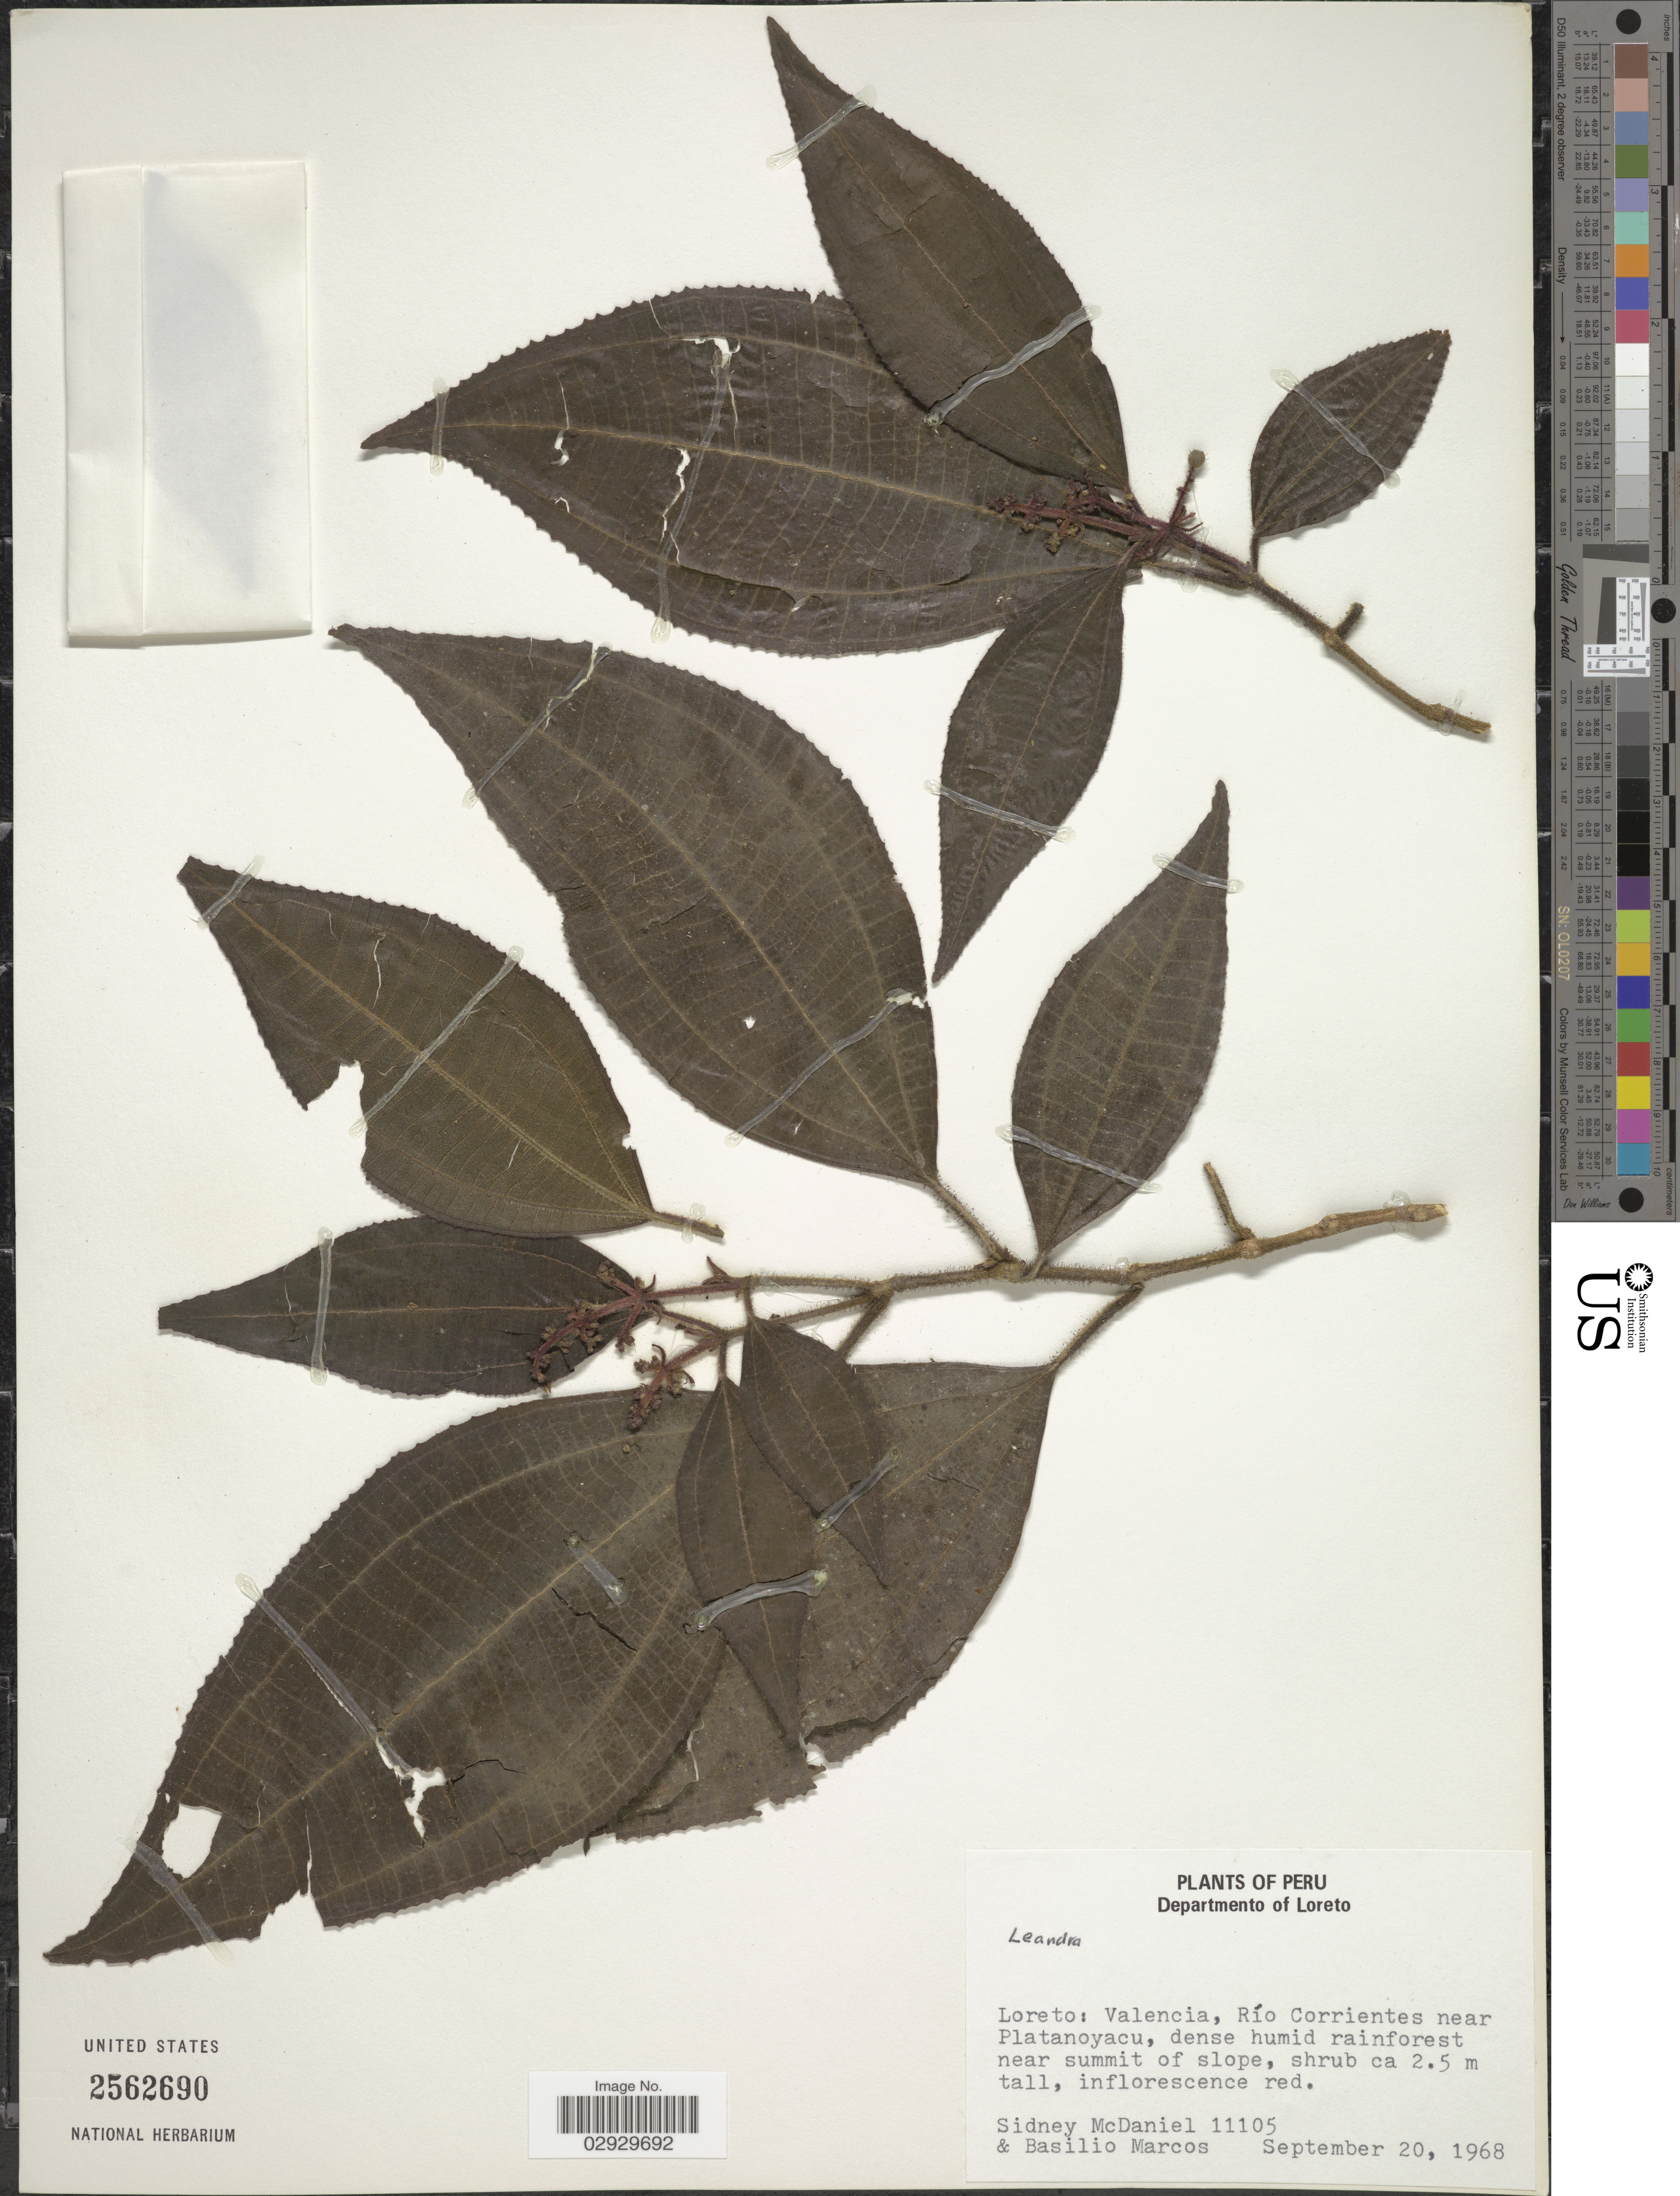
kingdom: Plantae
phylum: Tracheophyta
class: Magnoliopsida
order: Myrtales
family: Melastomataceae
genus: Leandra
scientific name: Leandra glandulifera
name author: (Triana) Cogn.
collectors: S. McDaniel & B. Marcos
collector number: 11105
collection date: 1968-09-20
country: Peru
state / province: Loreto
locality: Departmento of Loreto, Loreto: Valencia, Río Corrientes near Platanoyacu.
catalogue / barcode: US 2562690